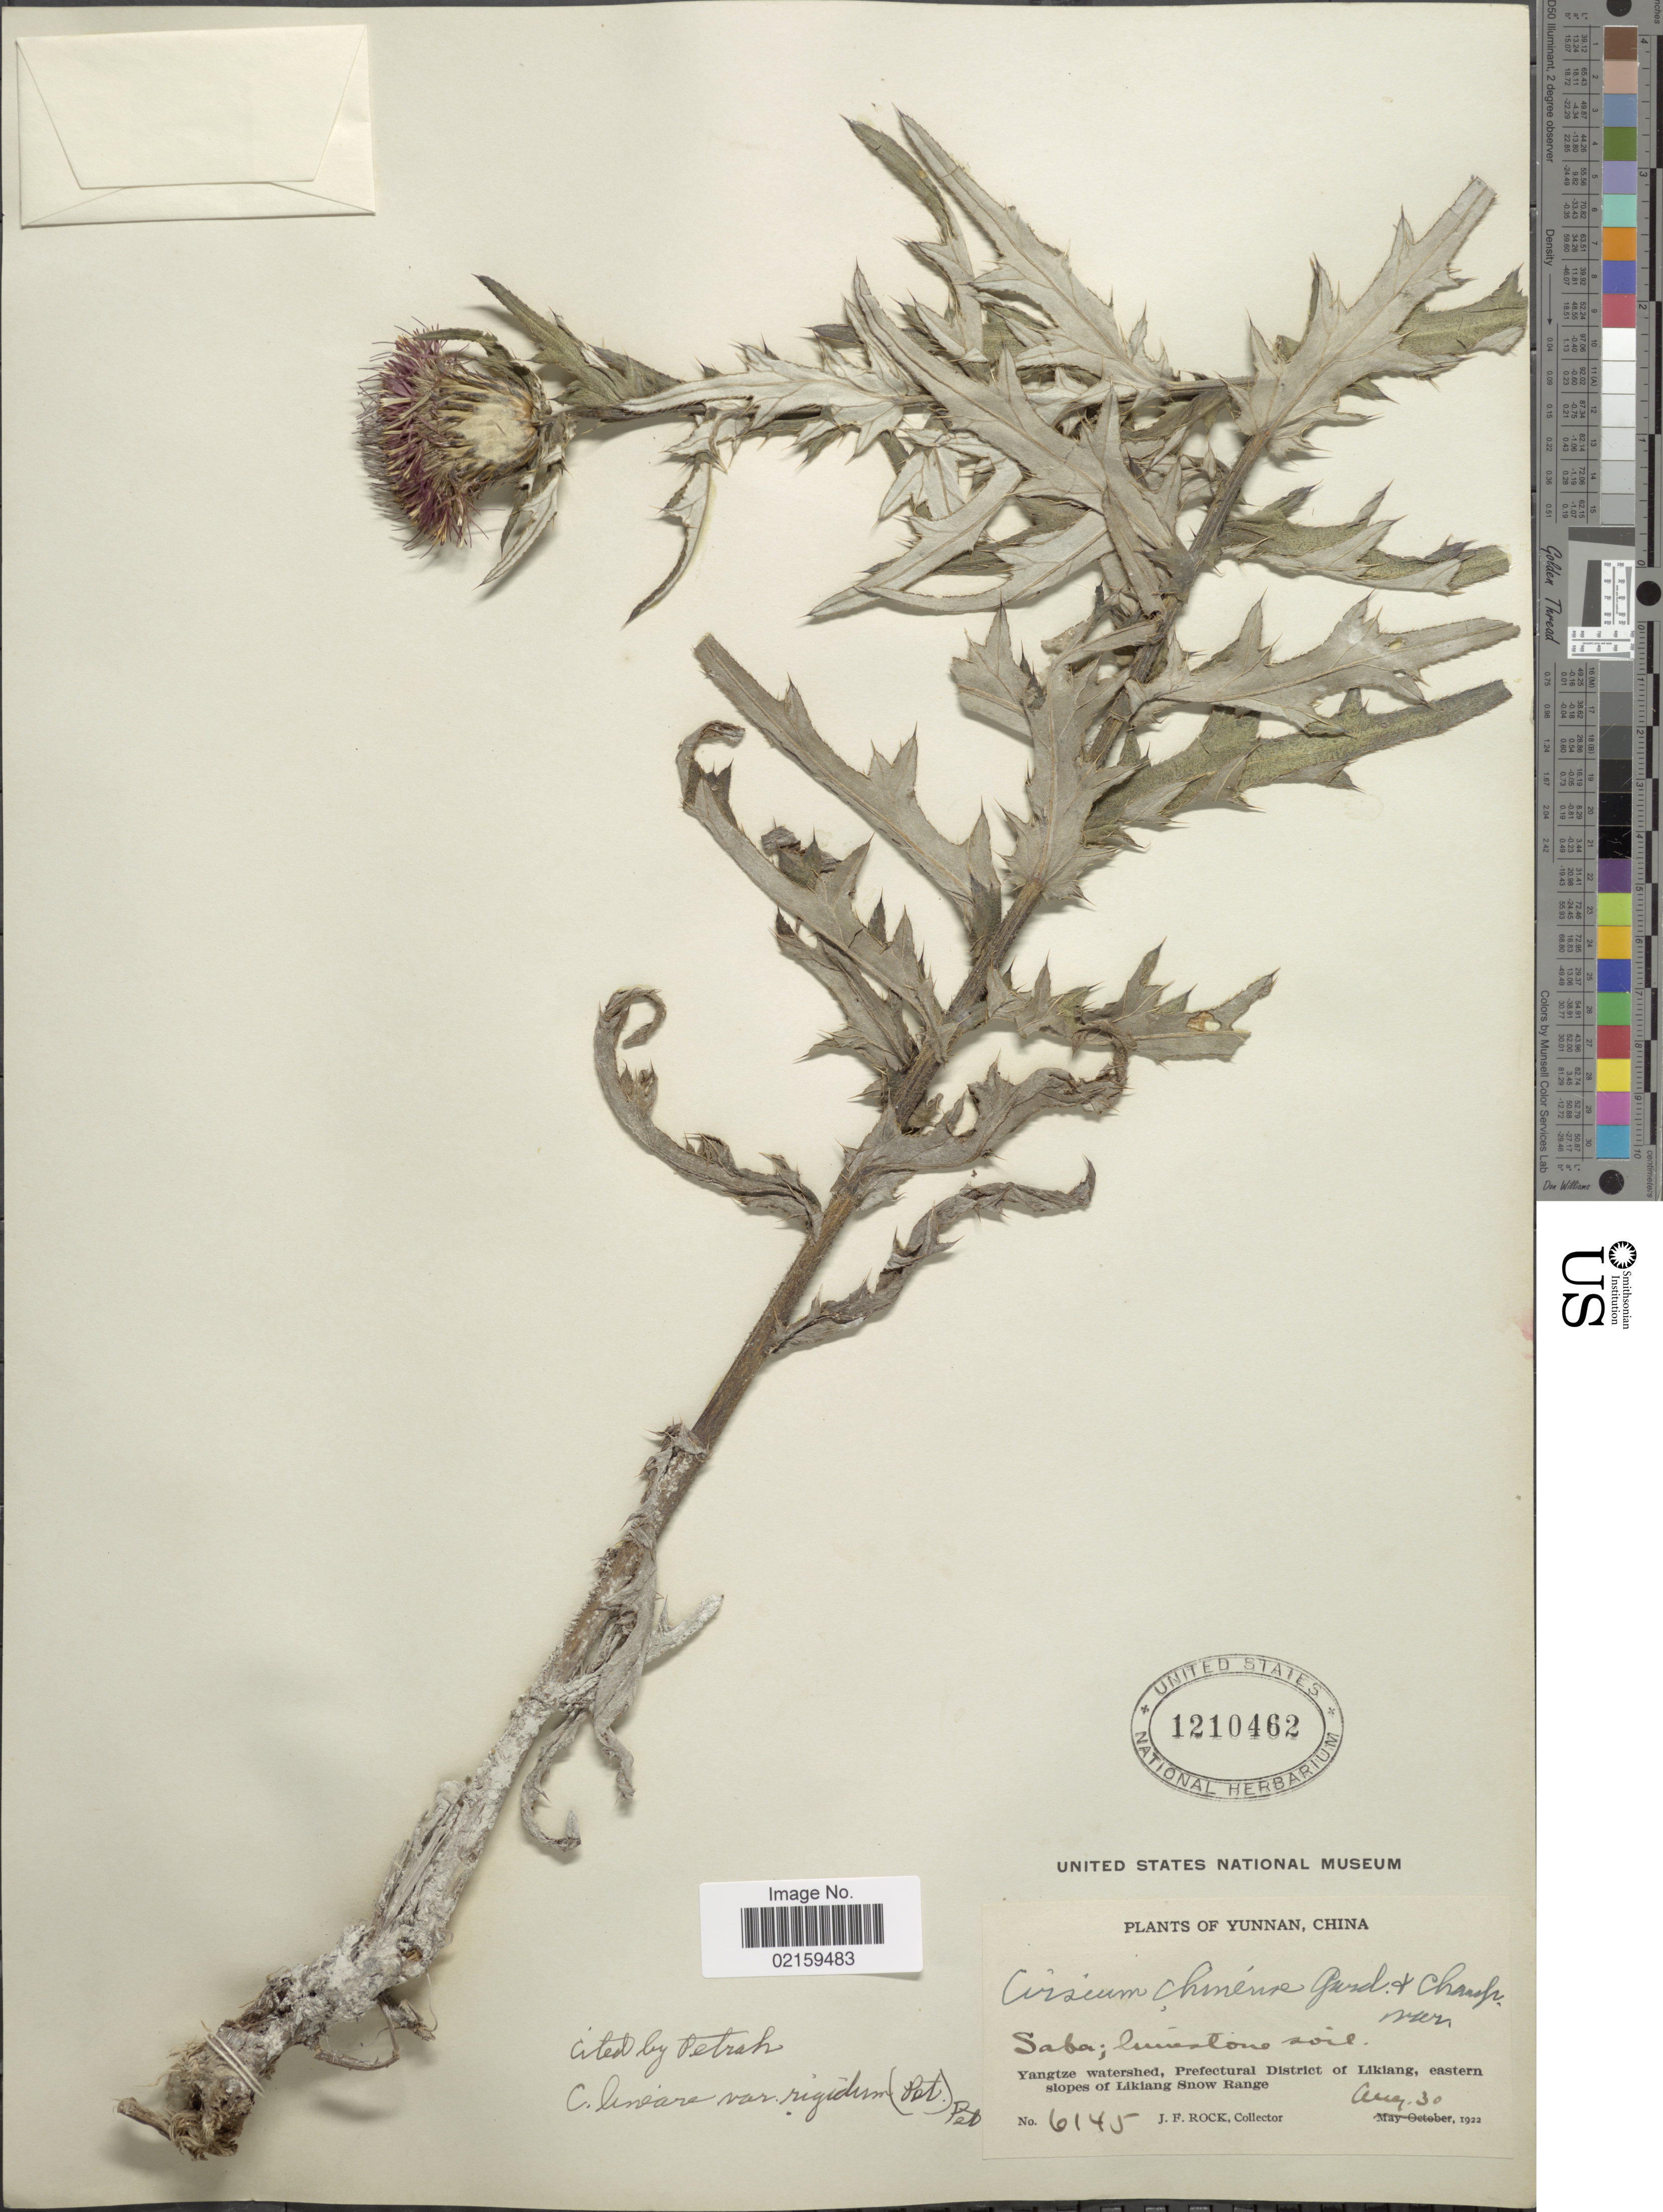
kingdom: Plantae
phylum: Tracheophyta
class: Magnoliopsida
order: Asterales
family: Asteraceae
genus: Cirsium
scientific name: Cirsium lineare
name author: (Thunb.) Sch. Bip.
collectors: J. Rock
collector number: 6145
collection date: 1922-08-30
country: China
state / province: Yunnan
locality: Yunnan, Saba, Yangtze watershed, Preftural District of Likiang, eastern slopes of Likiang Snow Range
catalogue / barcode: US 1210462